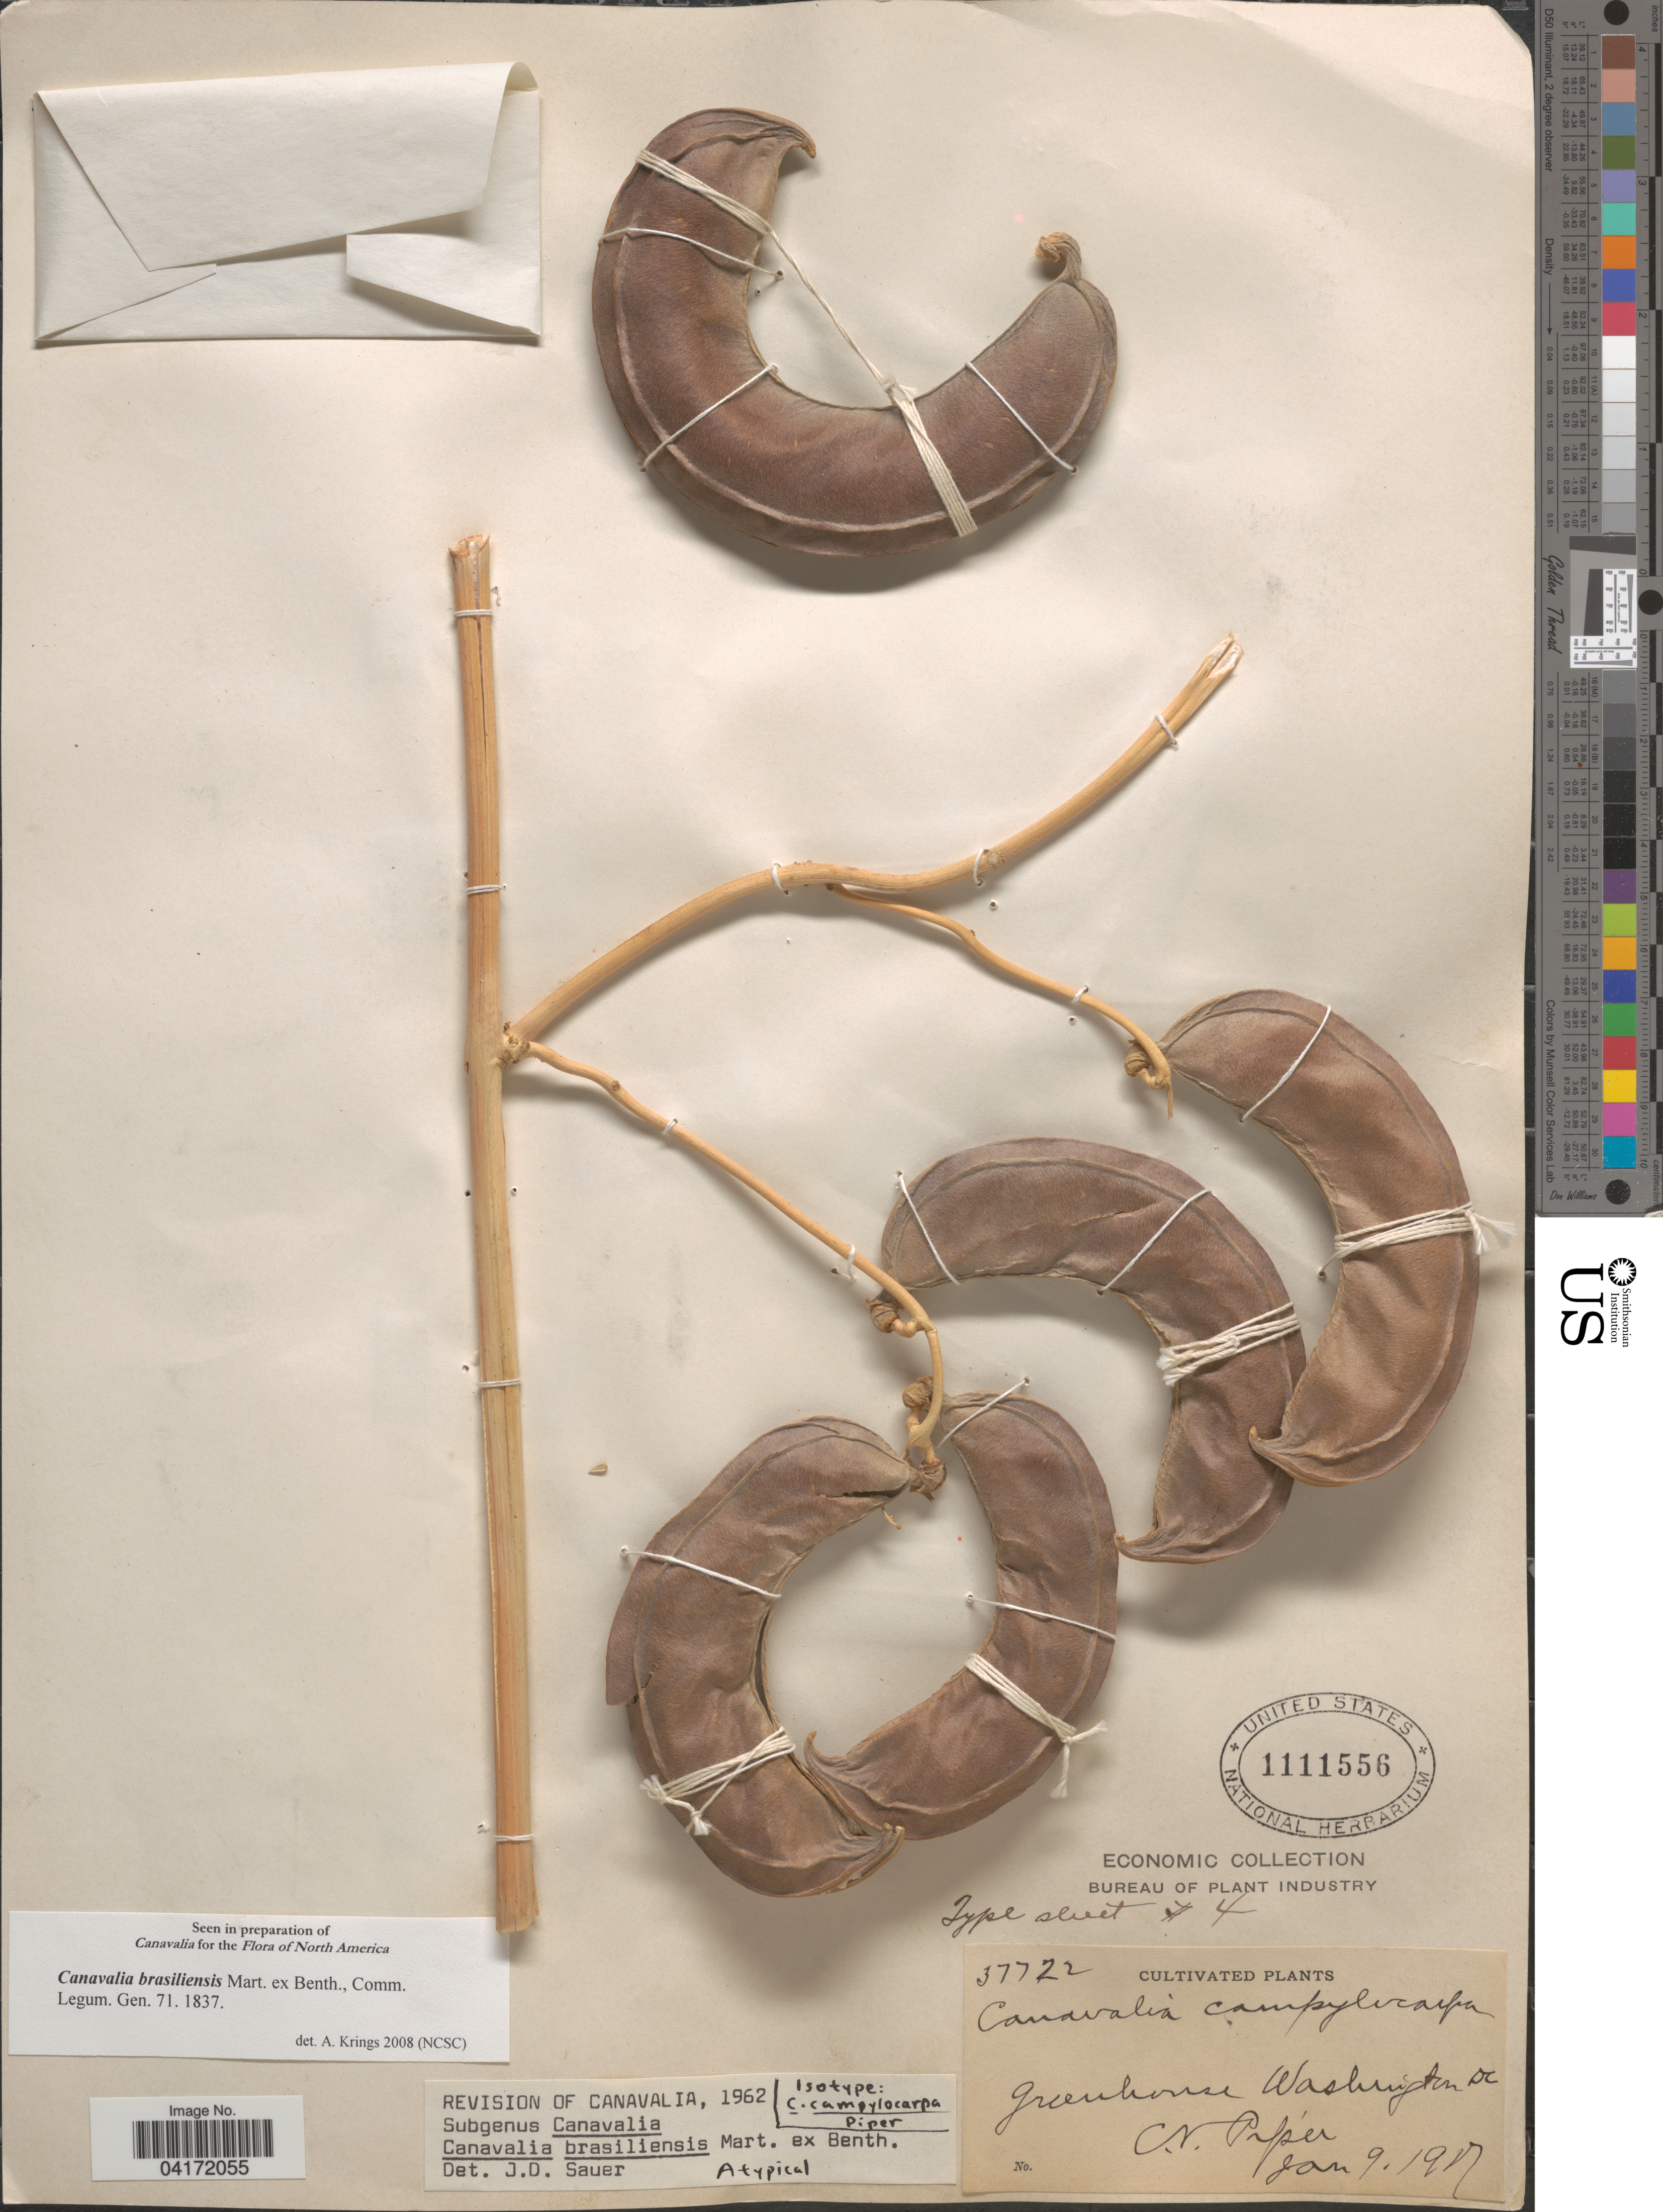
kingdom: Plantae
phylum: Tracheophyta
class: Magnoliopsida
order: Fabales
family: Fabaceae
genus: Canavalia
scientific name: Canavalia brasiliensis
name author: Mart. ex Benth.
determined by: Krings, A.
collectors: C. V. Piper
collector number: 37722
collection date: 1917-01-09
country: United States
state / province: District of Columbia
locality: Cultivated. Greenhouse Washington.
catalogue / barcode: US 1111556